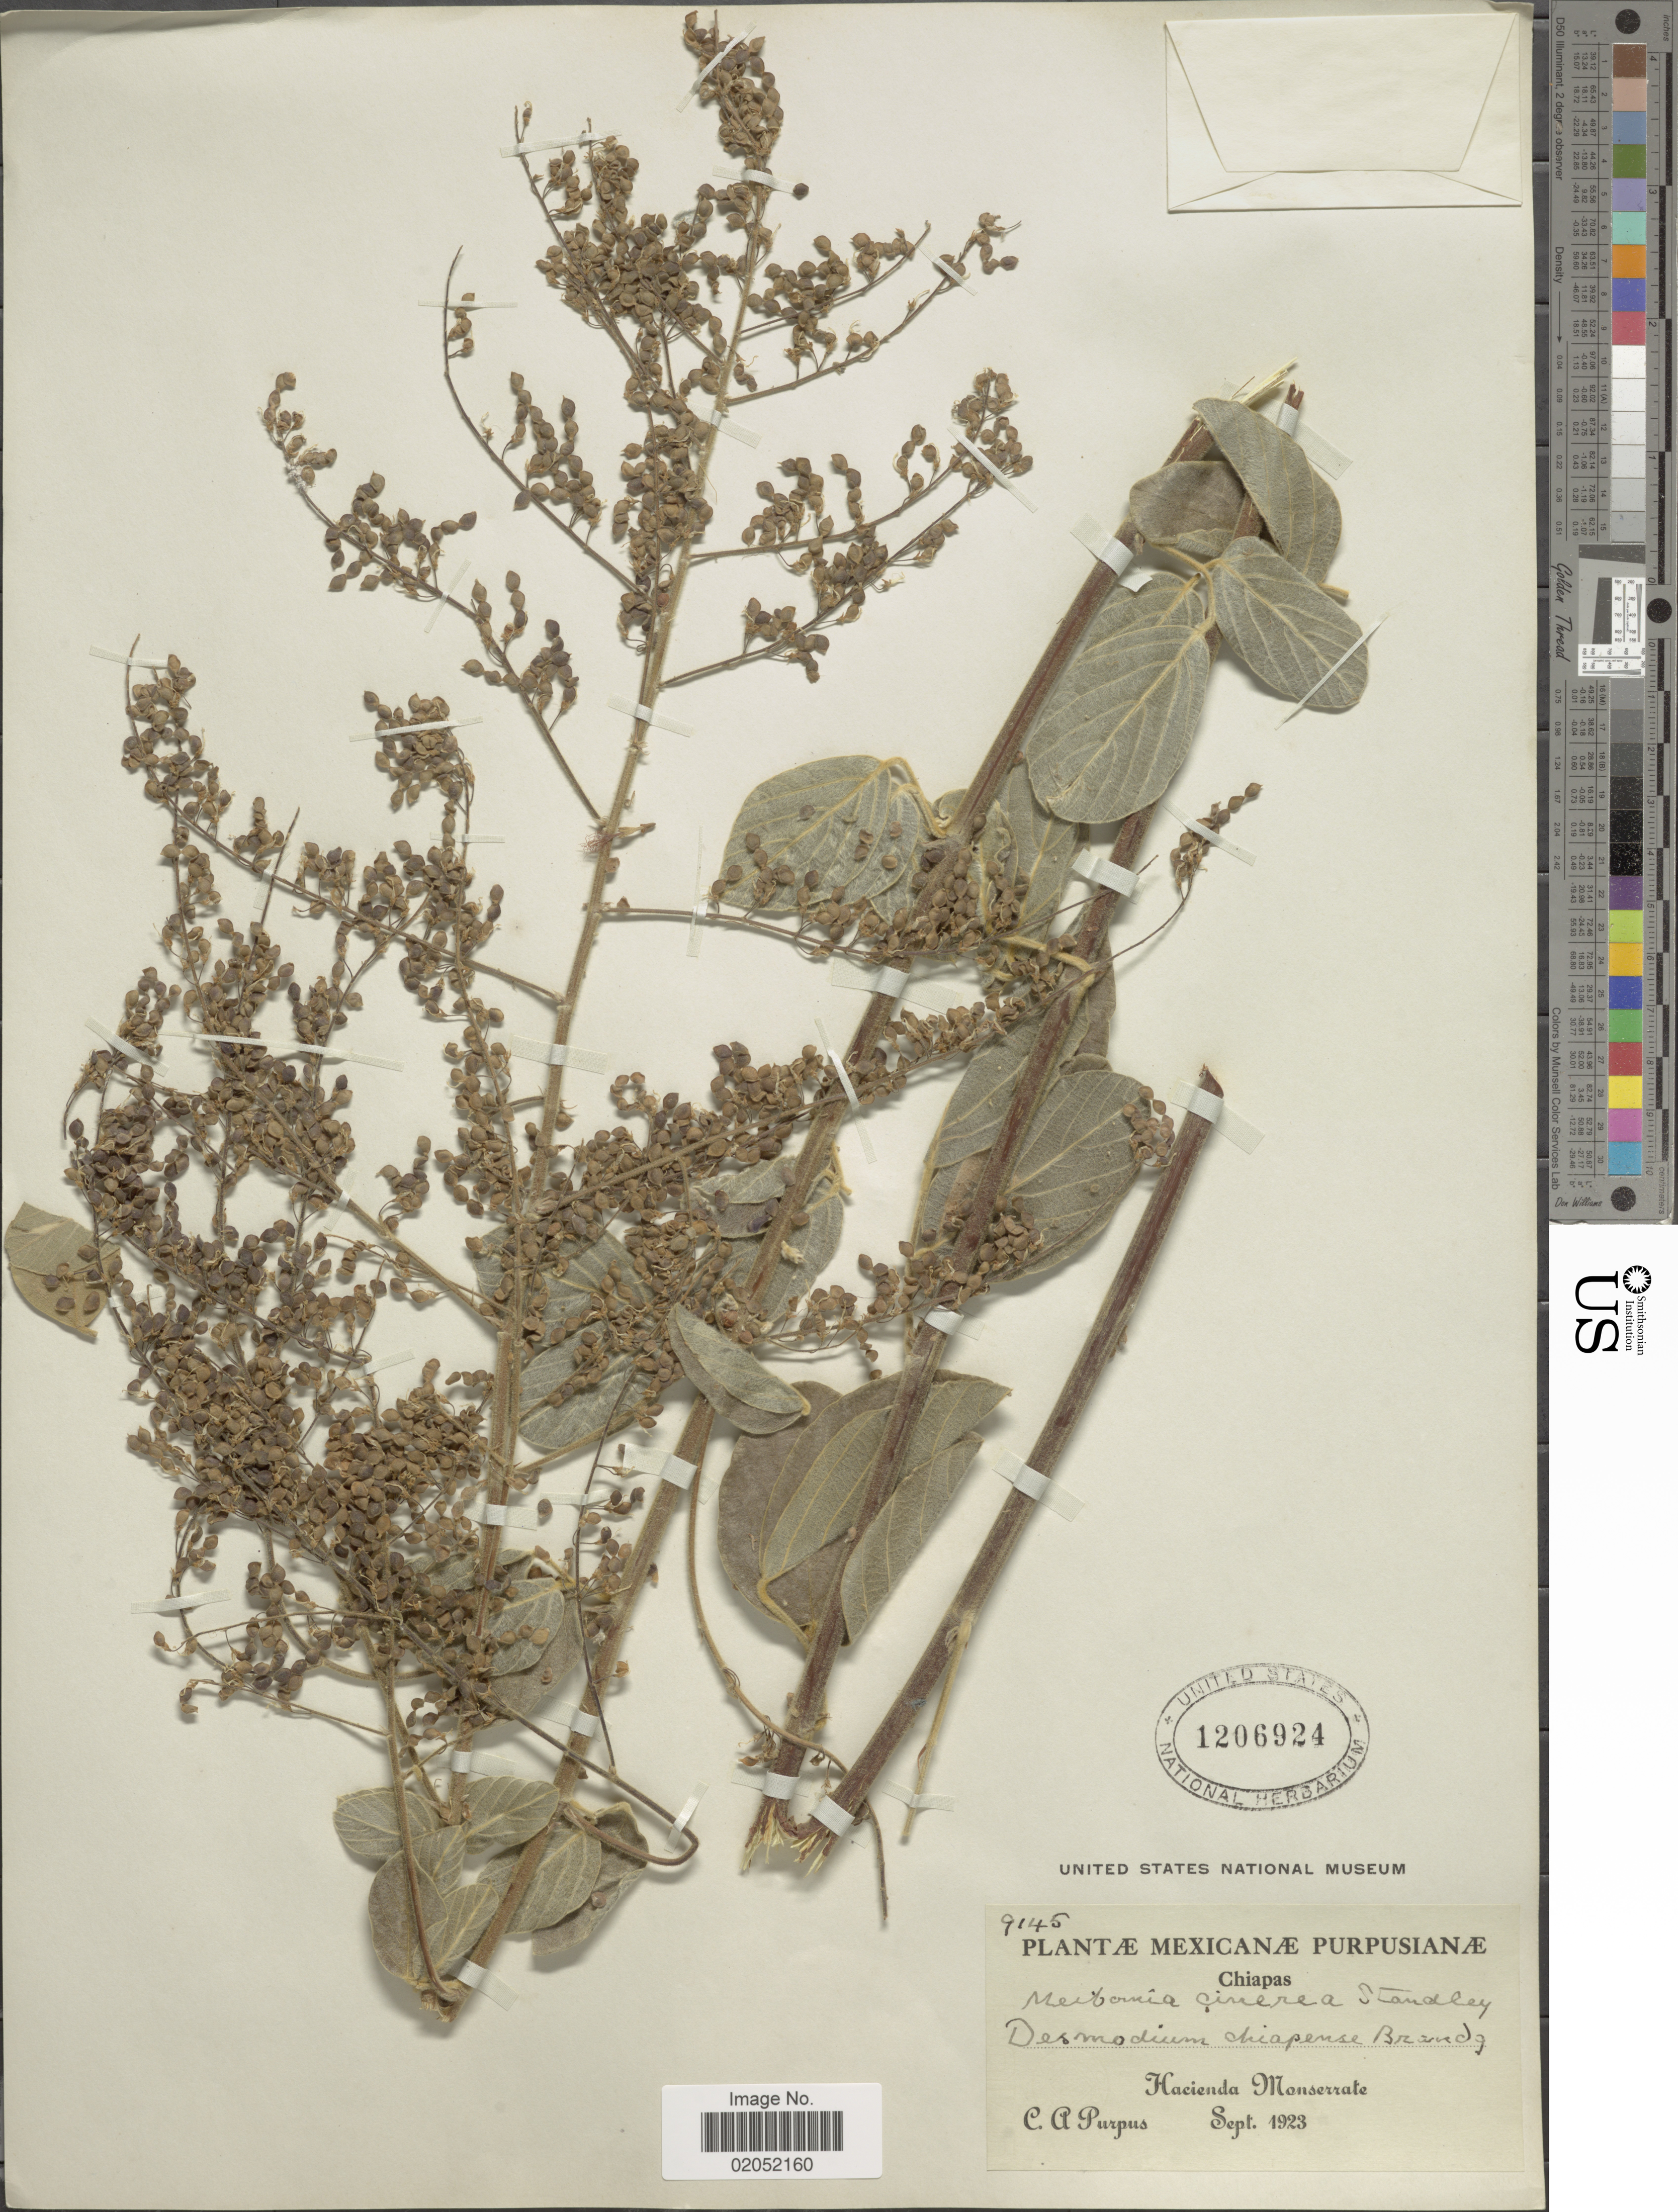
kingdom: Plantae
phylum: Tracheophyta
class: Magnoliopsida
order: Fabales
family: Fabaceae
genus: Desmodium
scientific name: Desmodium cinerascens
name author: A. Gray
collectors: C. A. Purpus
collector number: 9145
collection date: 1923-09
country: Mexico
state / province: Chiapas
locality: Hacienda Monserrate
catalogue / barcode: US 1206924